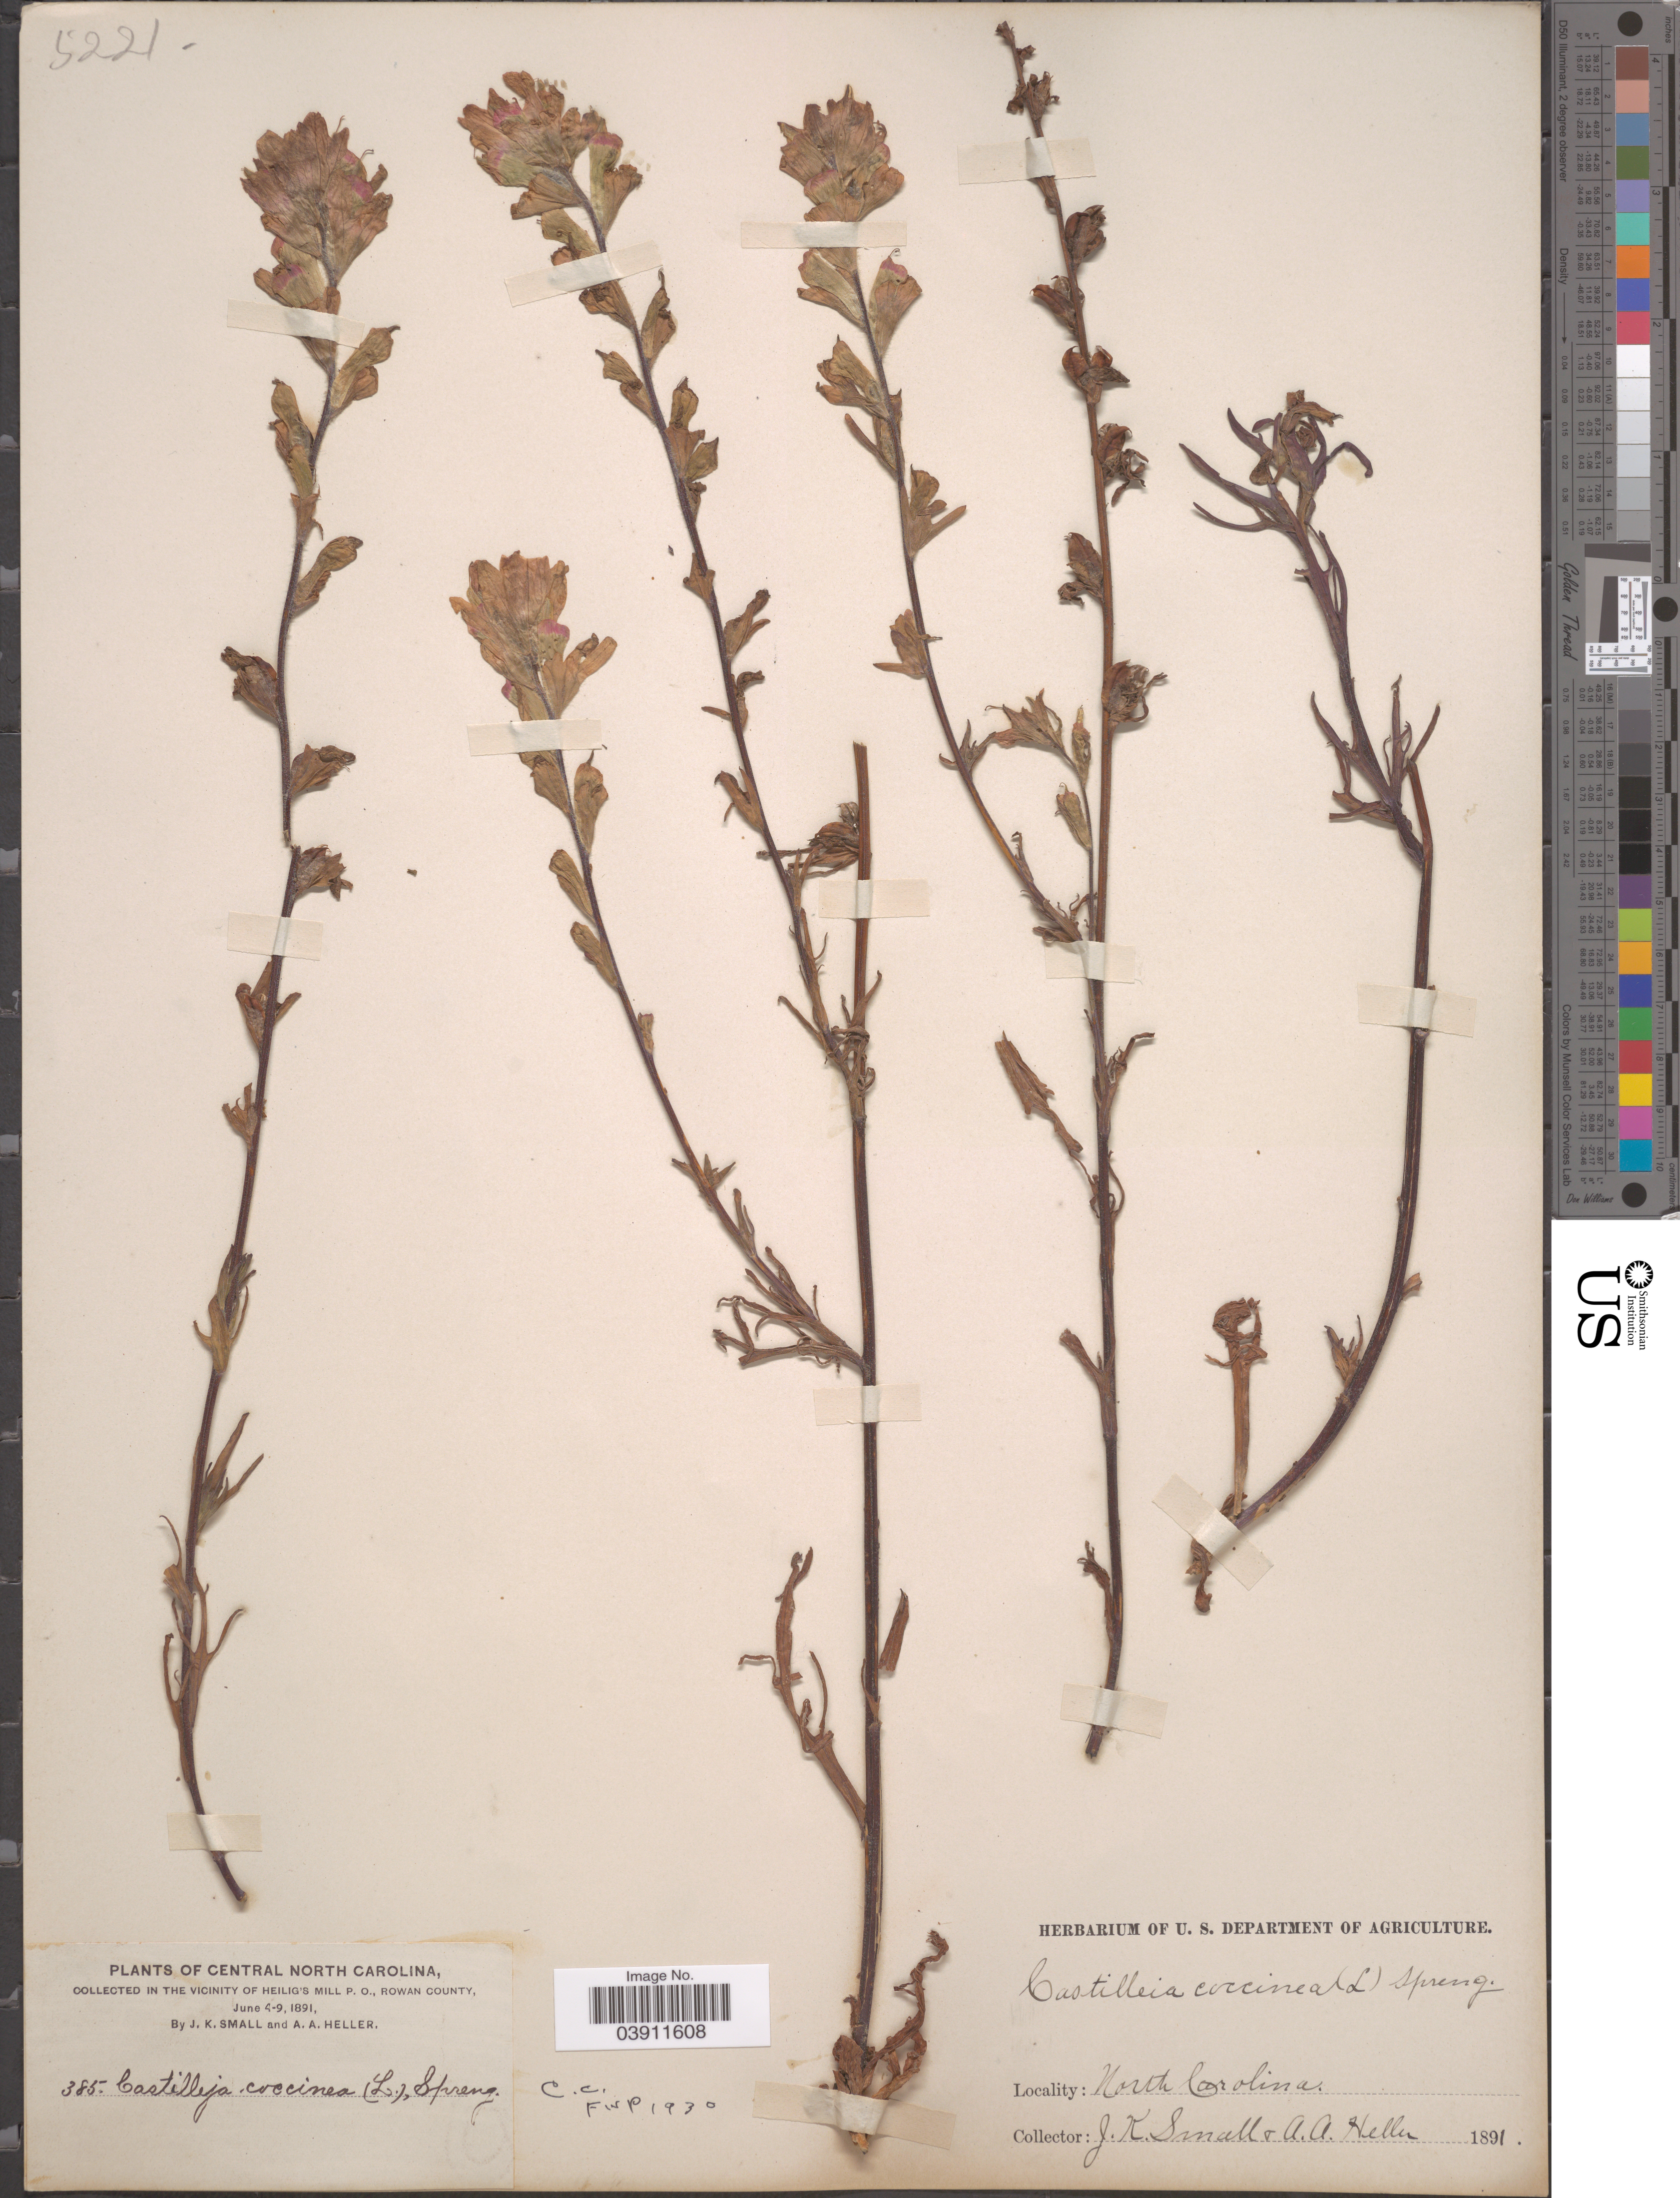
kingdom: Plantae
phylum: Tracheophyta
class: Magnoliopsida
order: Lamiales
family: Orobanchaceae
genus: Castilleja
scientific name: Castilleja coccinea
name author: (L.) Spreng.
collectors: J. K. Small & A. A. Heller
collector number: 385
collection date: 1891-06-04/1891-06-09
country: United States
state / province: North Carolina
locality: Central North Carolina. In the Vicinity of Heilig's Mill P. O., Rowan County.